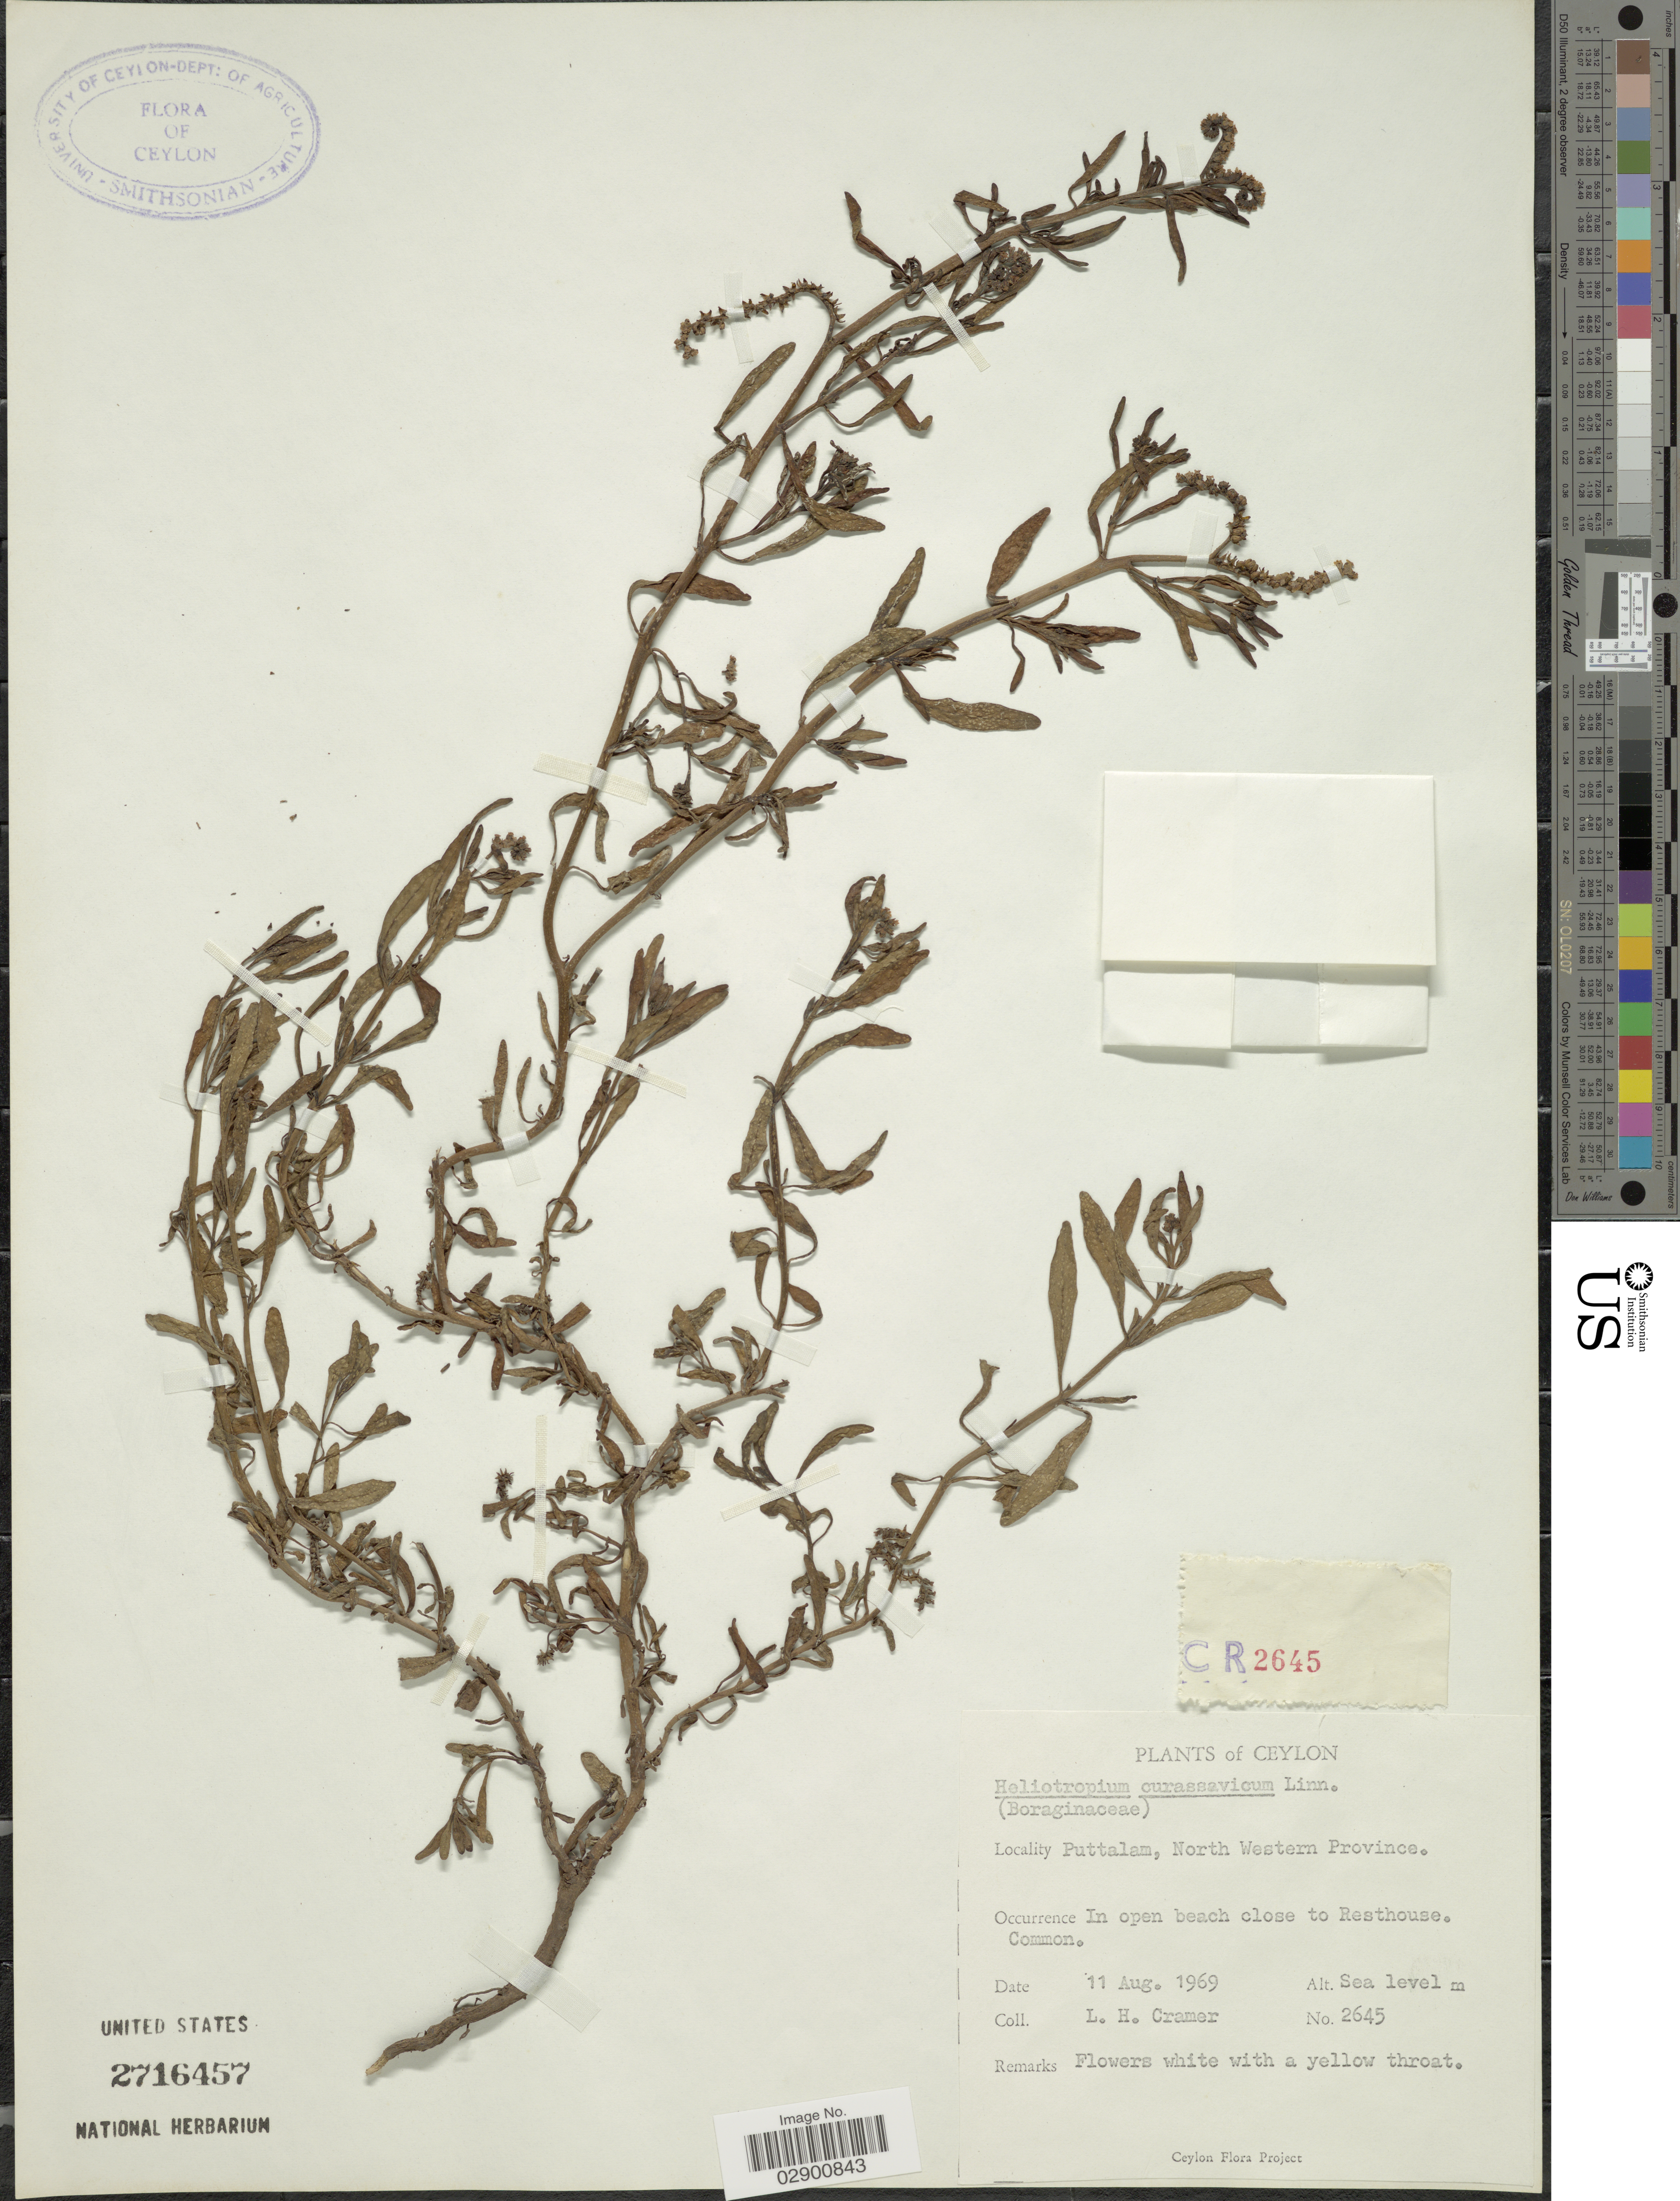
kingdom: Plantae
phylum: Tracheophyta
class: Magnoliopsida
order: Boraginales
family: Heliotropiaceae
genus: Heliotropium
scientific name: Heliotropium curassavicum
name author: L.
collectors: L. H. Cramer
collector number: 2645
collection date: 1969-08-11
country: Sri Lanka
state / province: North Western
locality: Ceylon. Puttalam, North Western Province.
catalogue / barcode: US 2716457